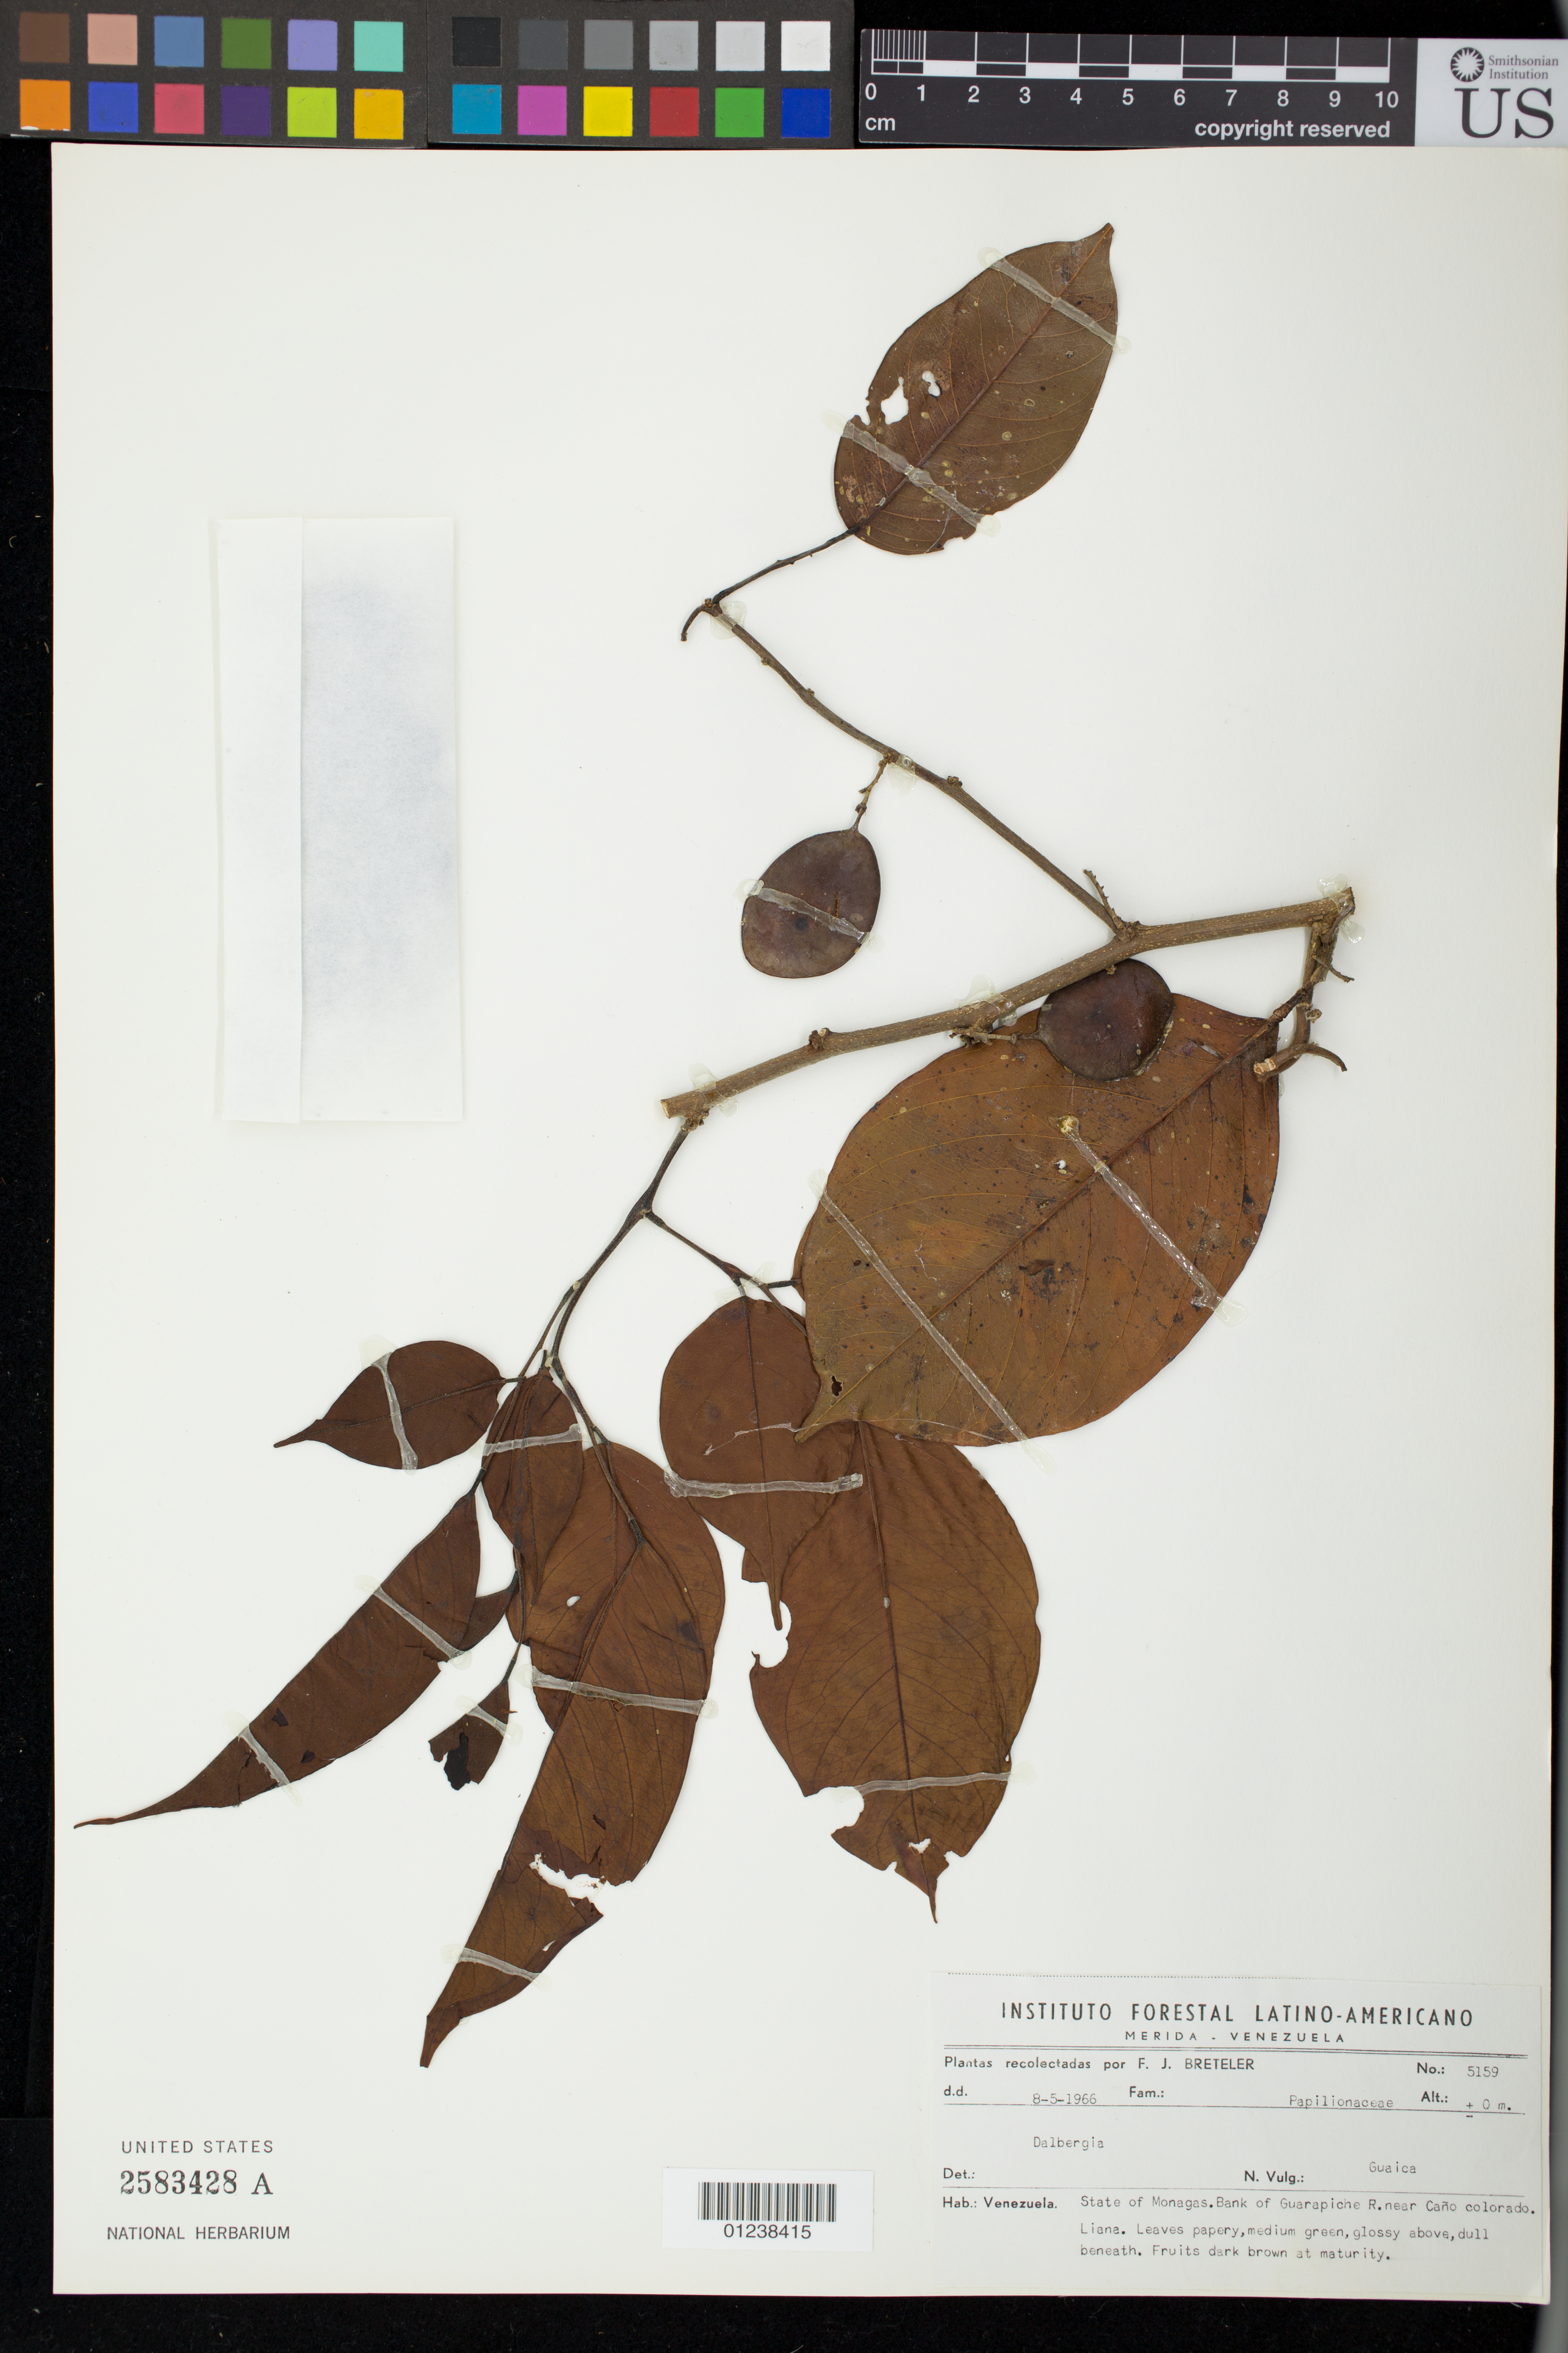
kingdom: Plantae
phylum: Tracheophyta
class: Magnoliopsida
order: Fabales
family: Fabaceae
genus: Dalbergia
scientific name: Dalbergia monetaria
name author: L. f.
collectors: F. J. Breteler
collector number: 5159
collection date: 1966-05-08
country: Venezuela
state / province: Mérida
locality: State of Monagas. Bank of Guarapiche R. near Cano colorado.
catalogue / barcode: US 2583428A